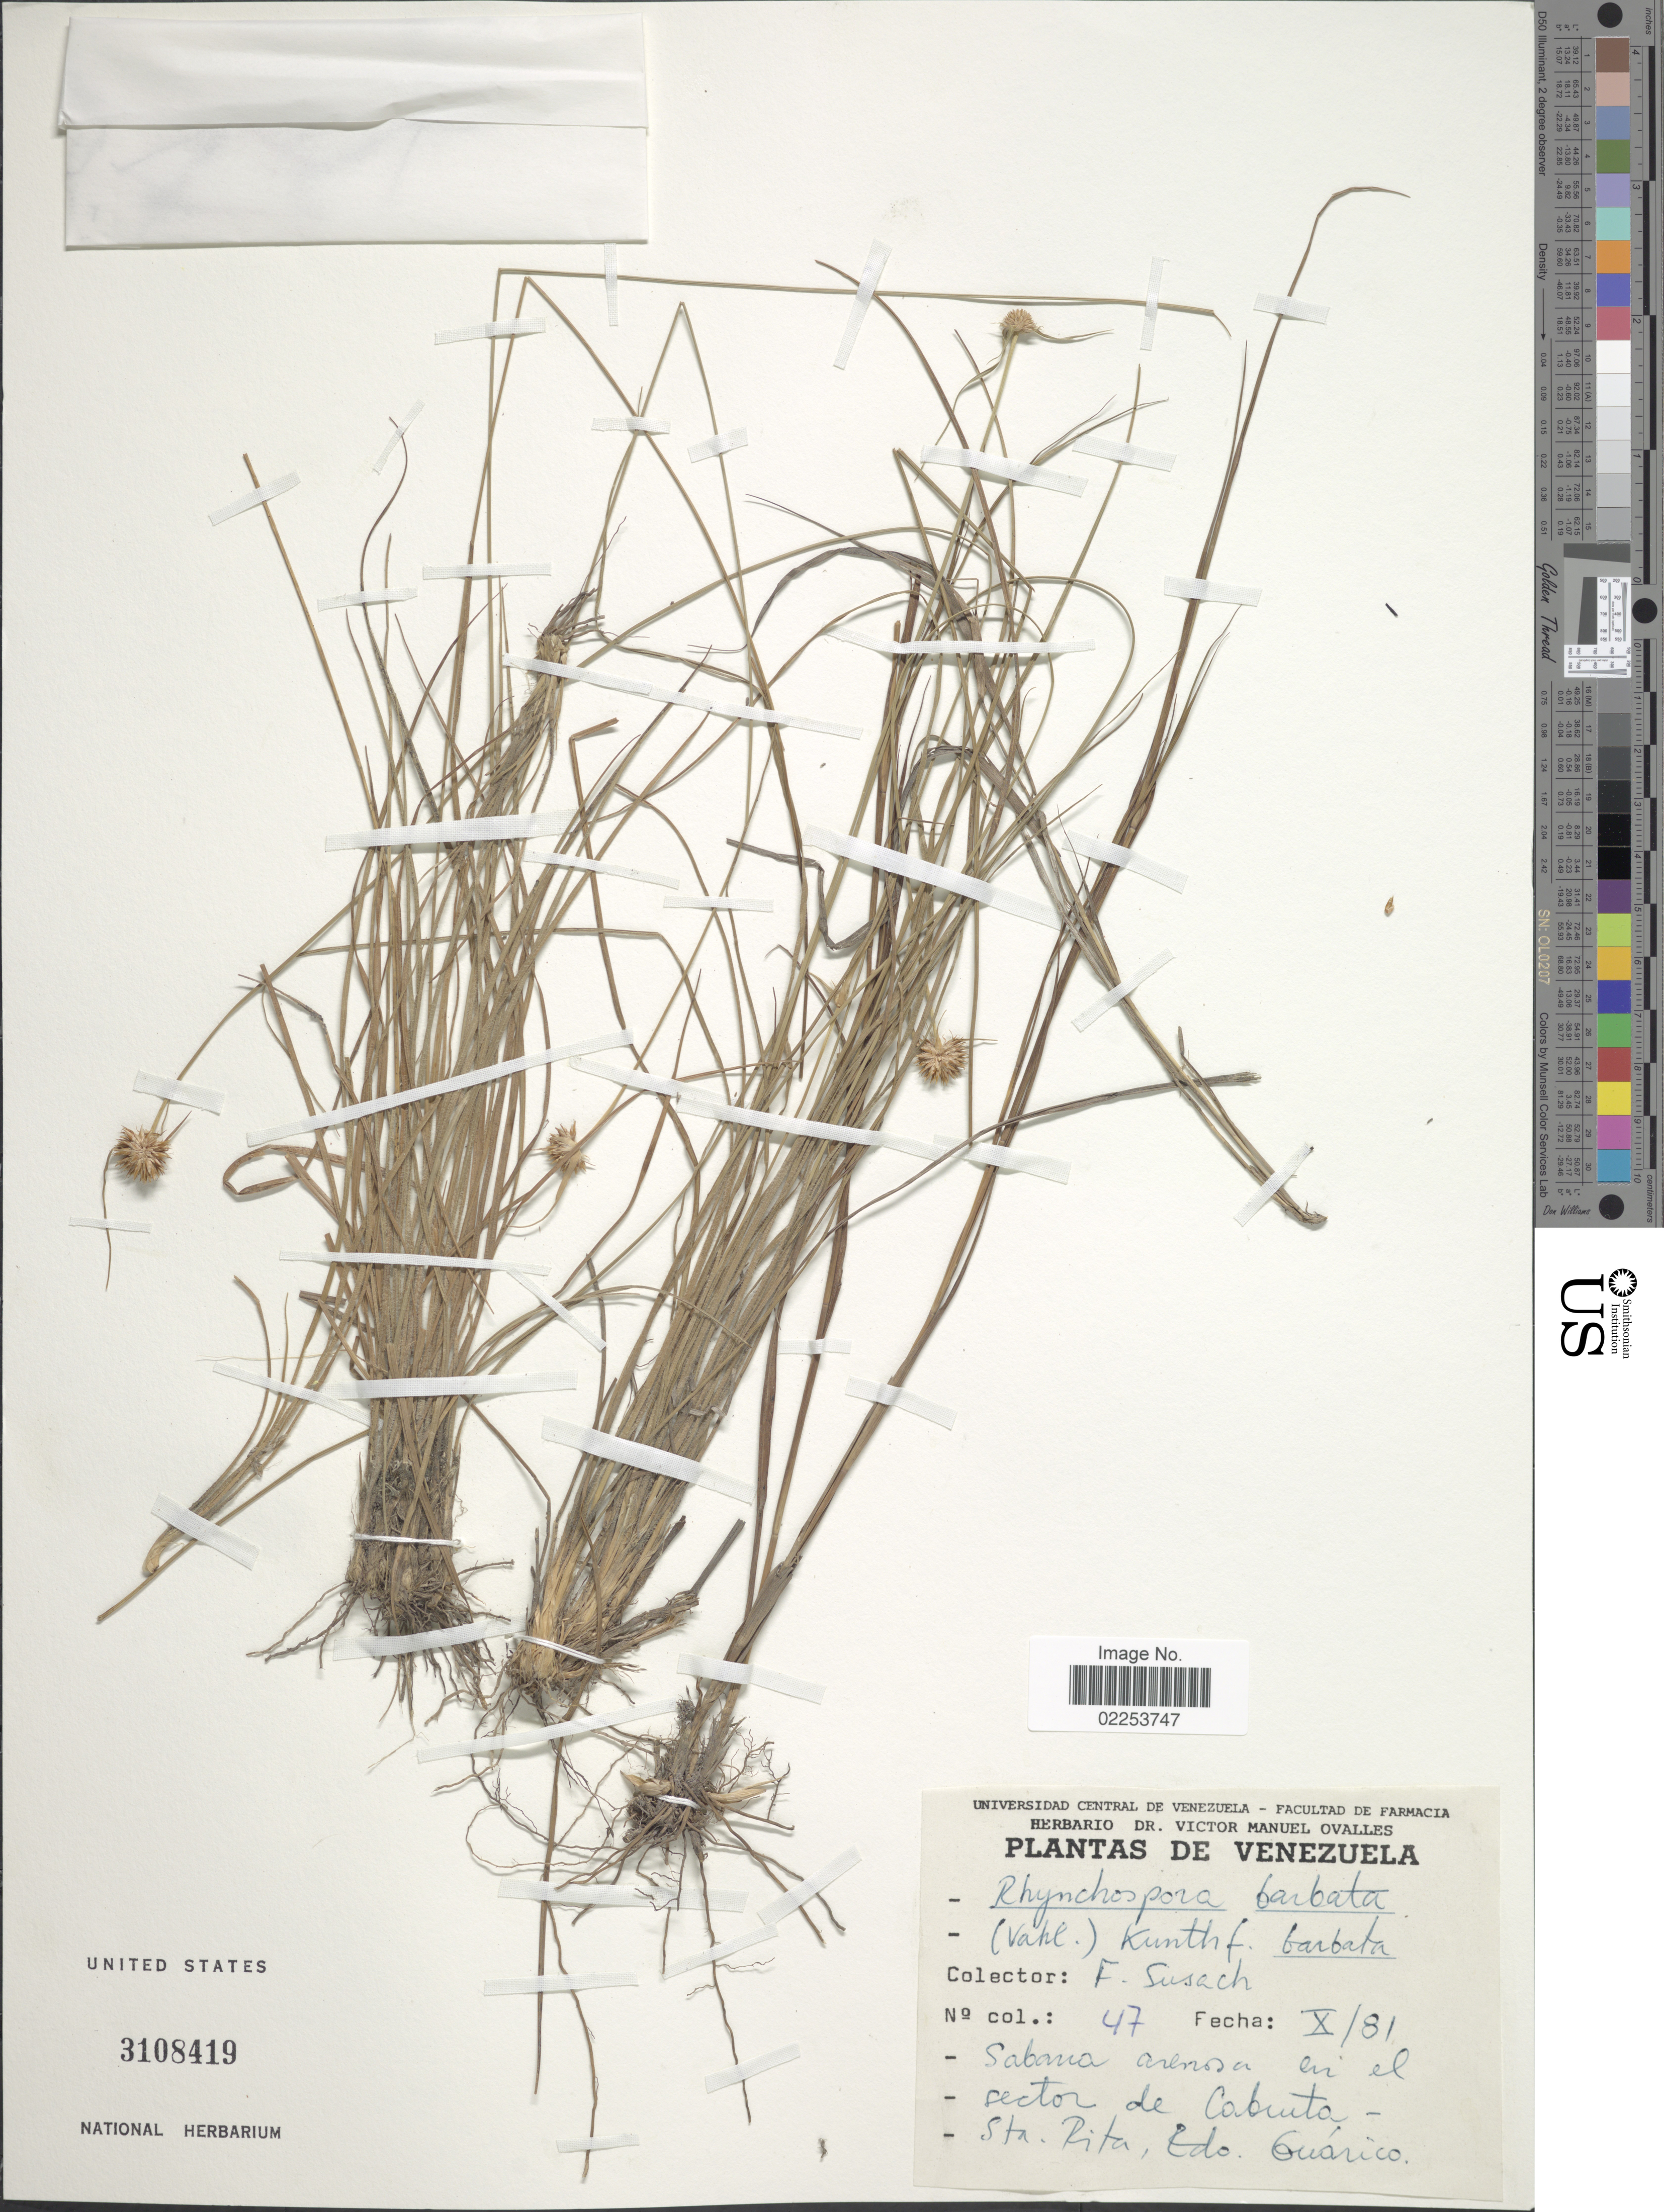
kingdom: Plantae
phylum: Tracheophyta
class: Liliopsida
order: Poales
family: Cyperaceae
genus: Rhynchospora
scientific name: Rhynchospora barbata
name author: (Vahl) Kunth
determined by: Alves, K.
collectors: F. Susach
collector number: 47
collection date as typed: Transcribed d/m/y: /10/81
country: Venezuela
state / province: Guárico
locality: En el sector de Cabuita- Sta Rita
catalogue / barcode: US 3108419